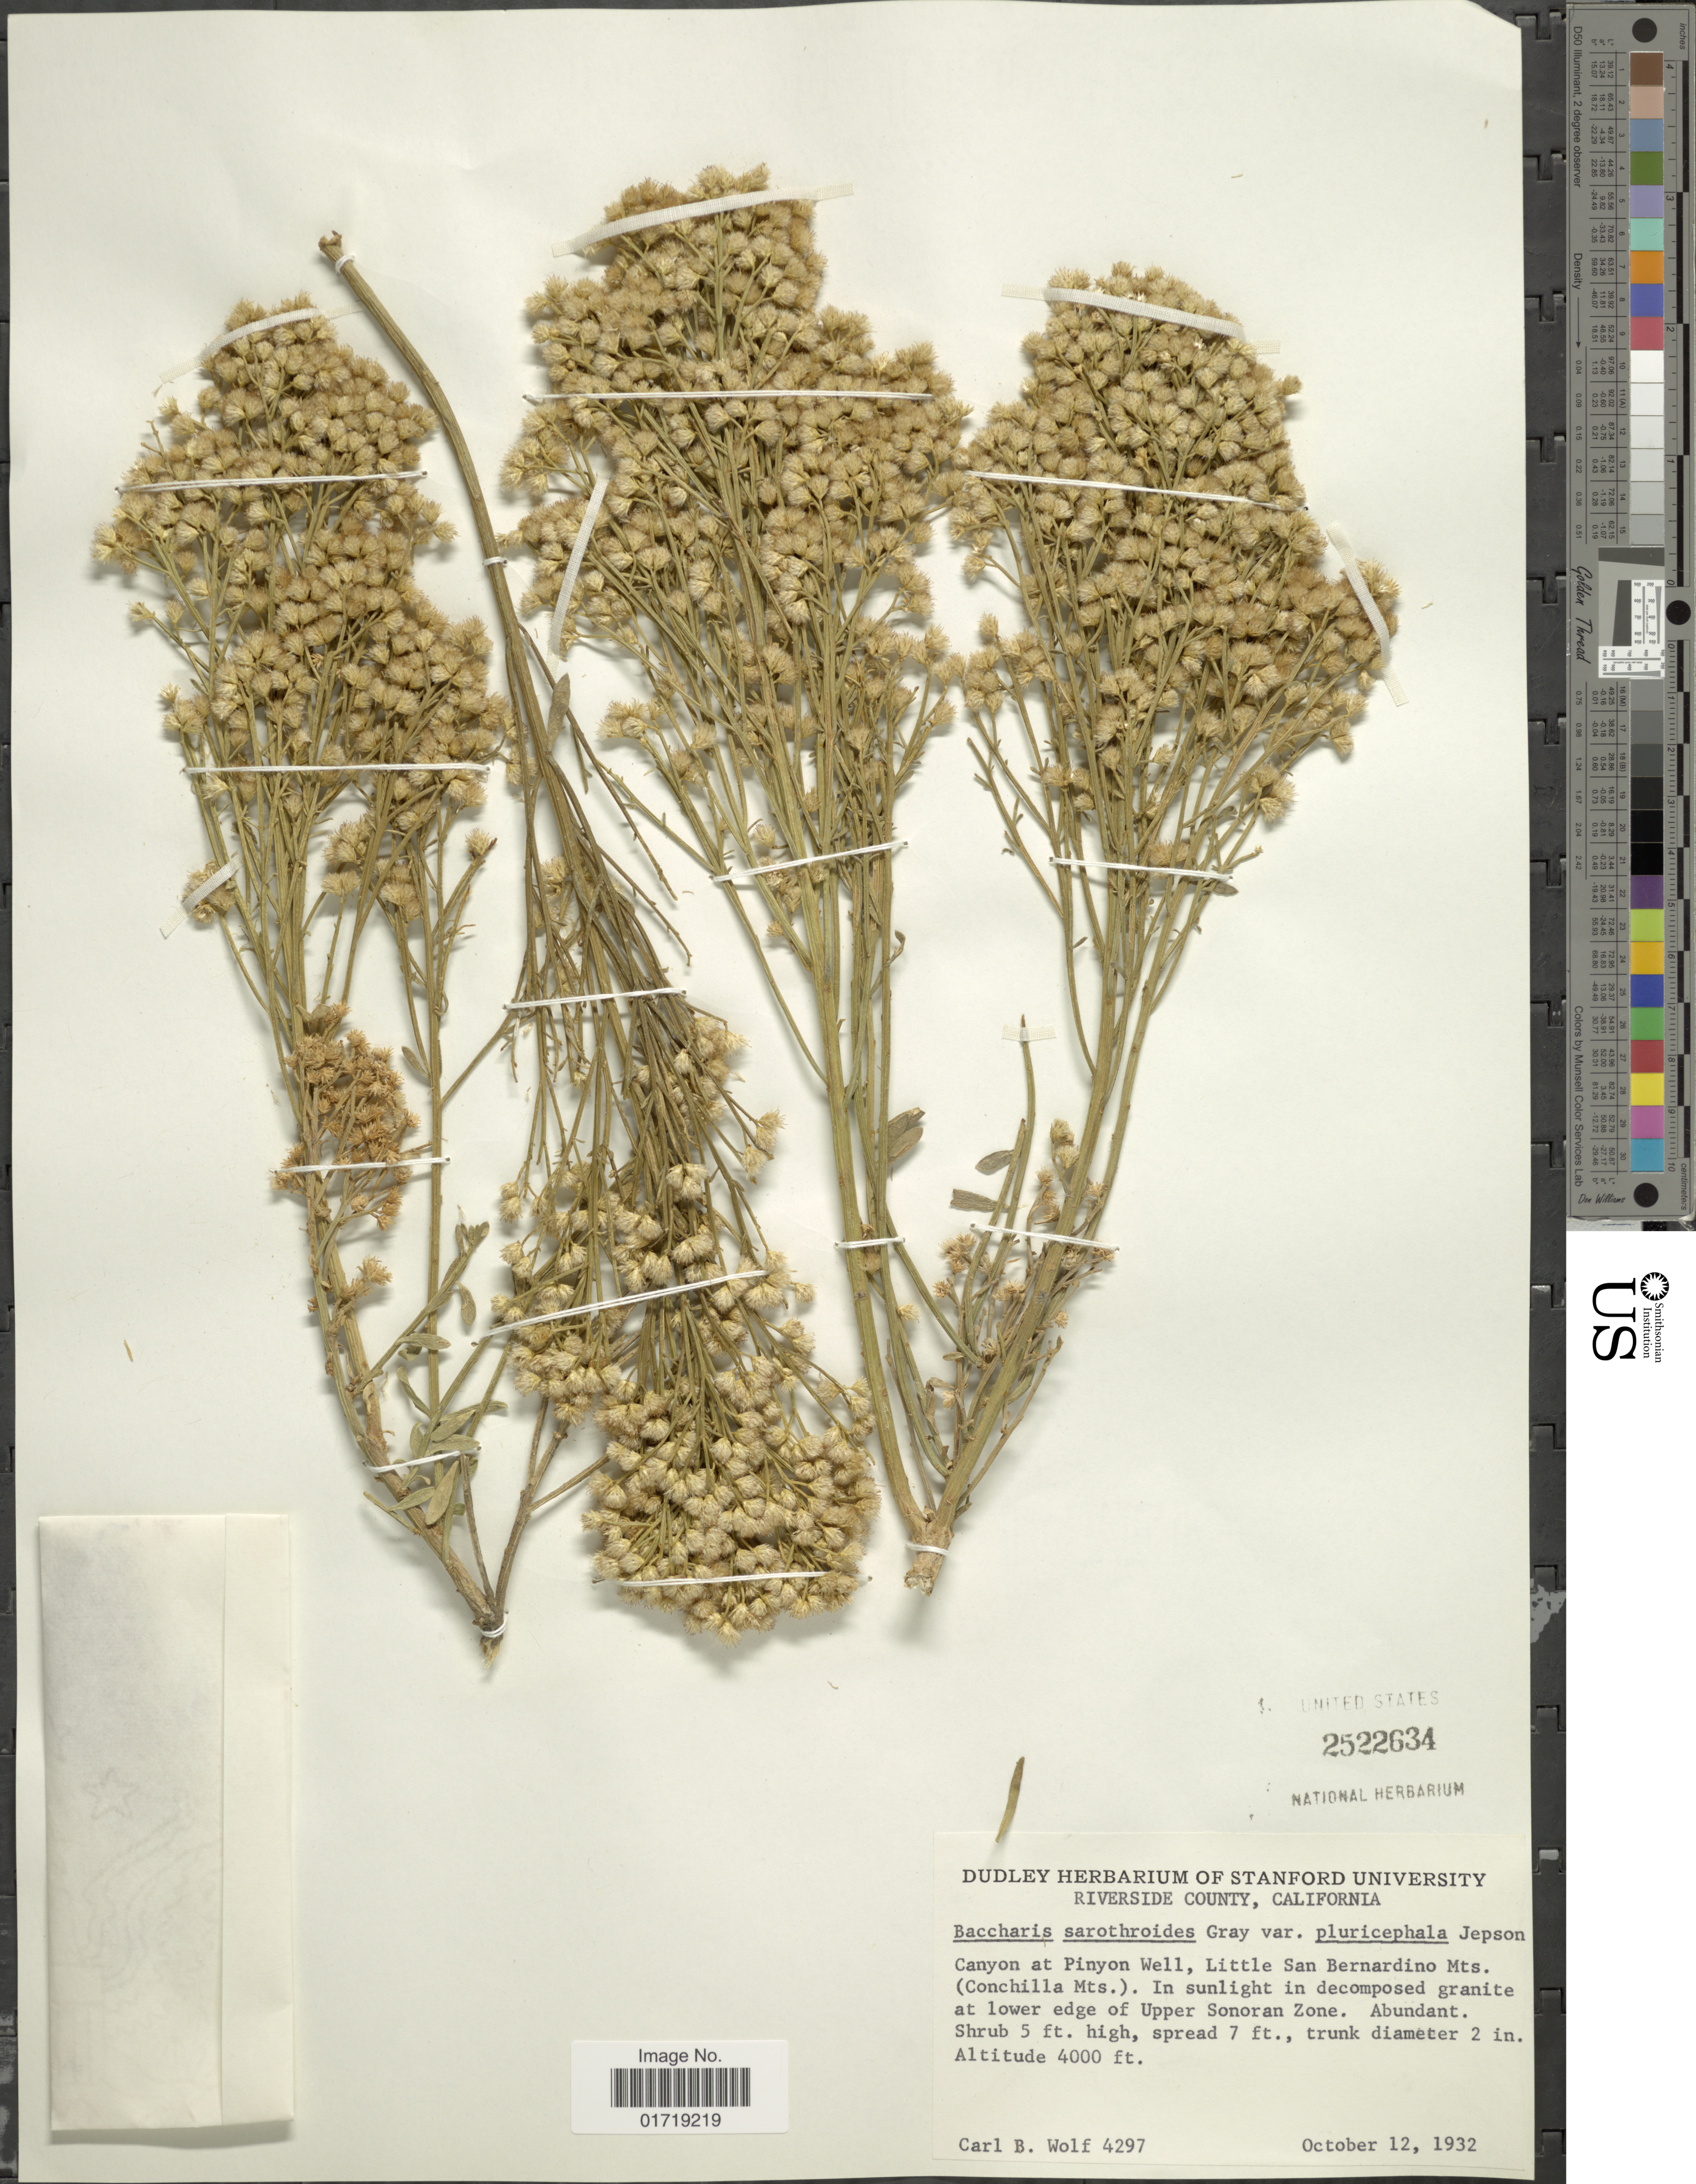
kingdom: Plantae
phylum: Tracheophyta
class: Magnoliopsida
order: Asterales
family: Asteraceae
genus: Baccharis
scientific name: Baccharis sarothroides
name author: A. Gray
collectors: C. B. Wolf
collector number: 4297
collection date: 1932-10-12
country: United States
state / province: California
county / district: Riverside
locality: Riverside County, California, Canyon at Pinyon Well, Little San Bernardino Mts. (Conchilla Mts.), In sunlight in decomposed granite at lower edge of Upper Sonoran Zone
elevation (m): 1219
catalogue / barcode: US 2522634